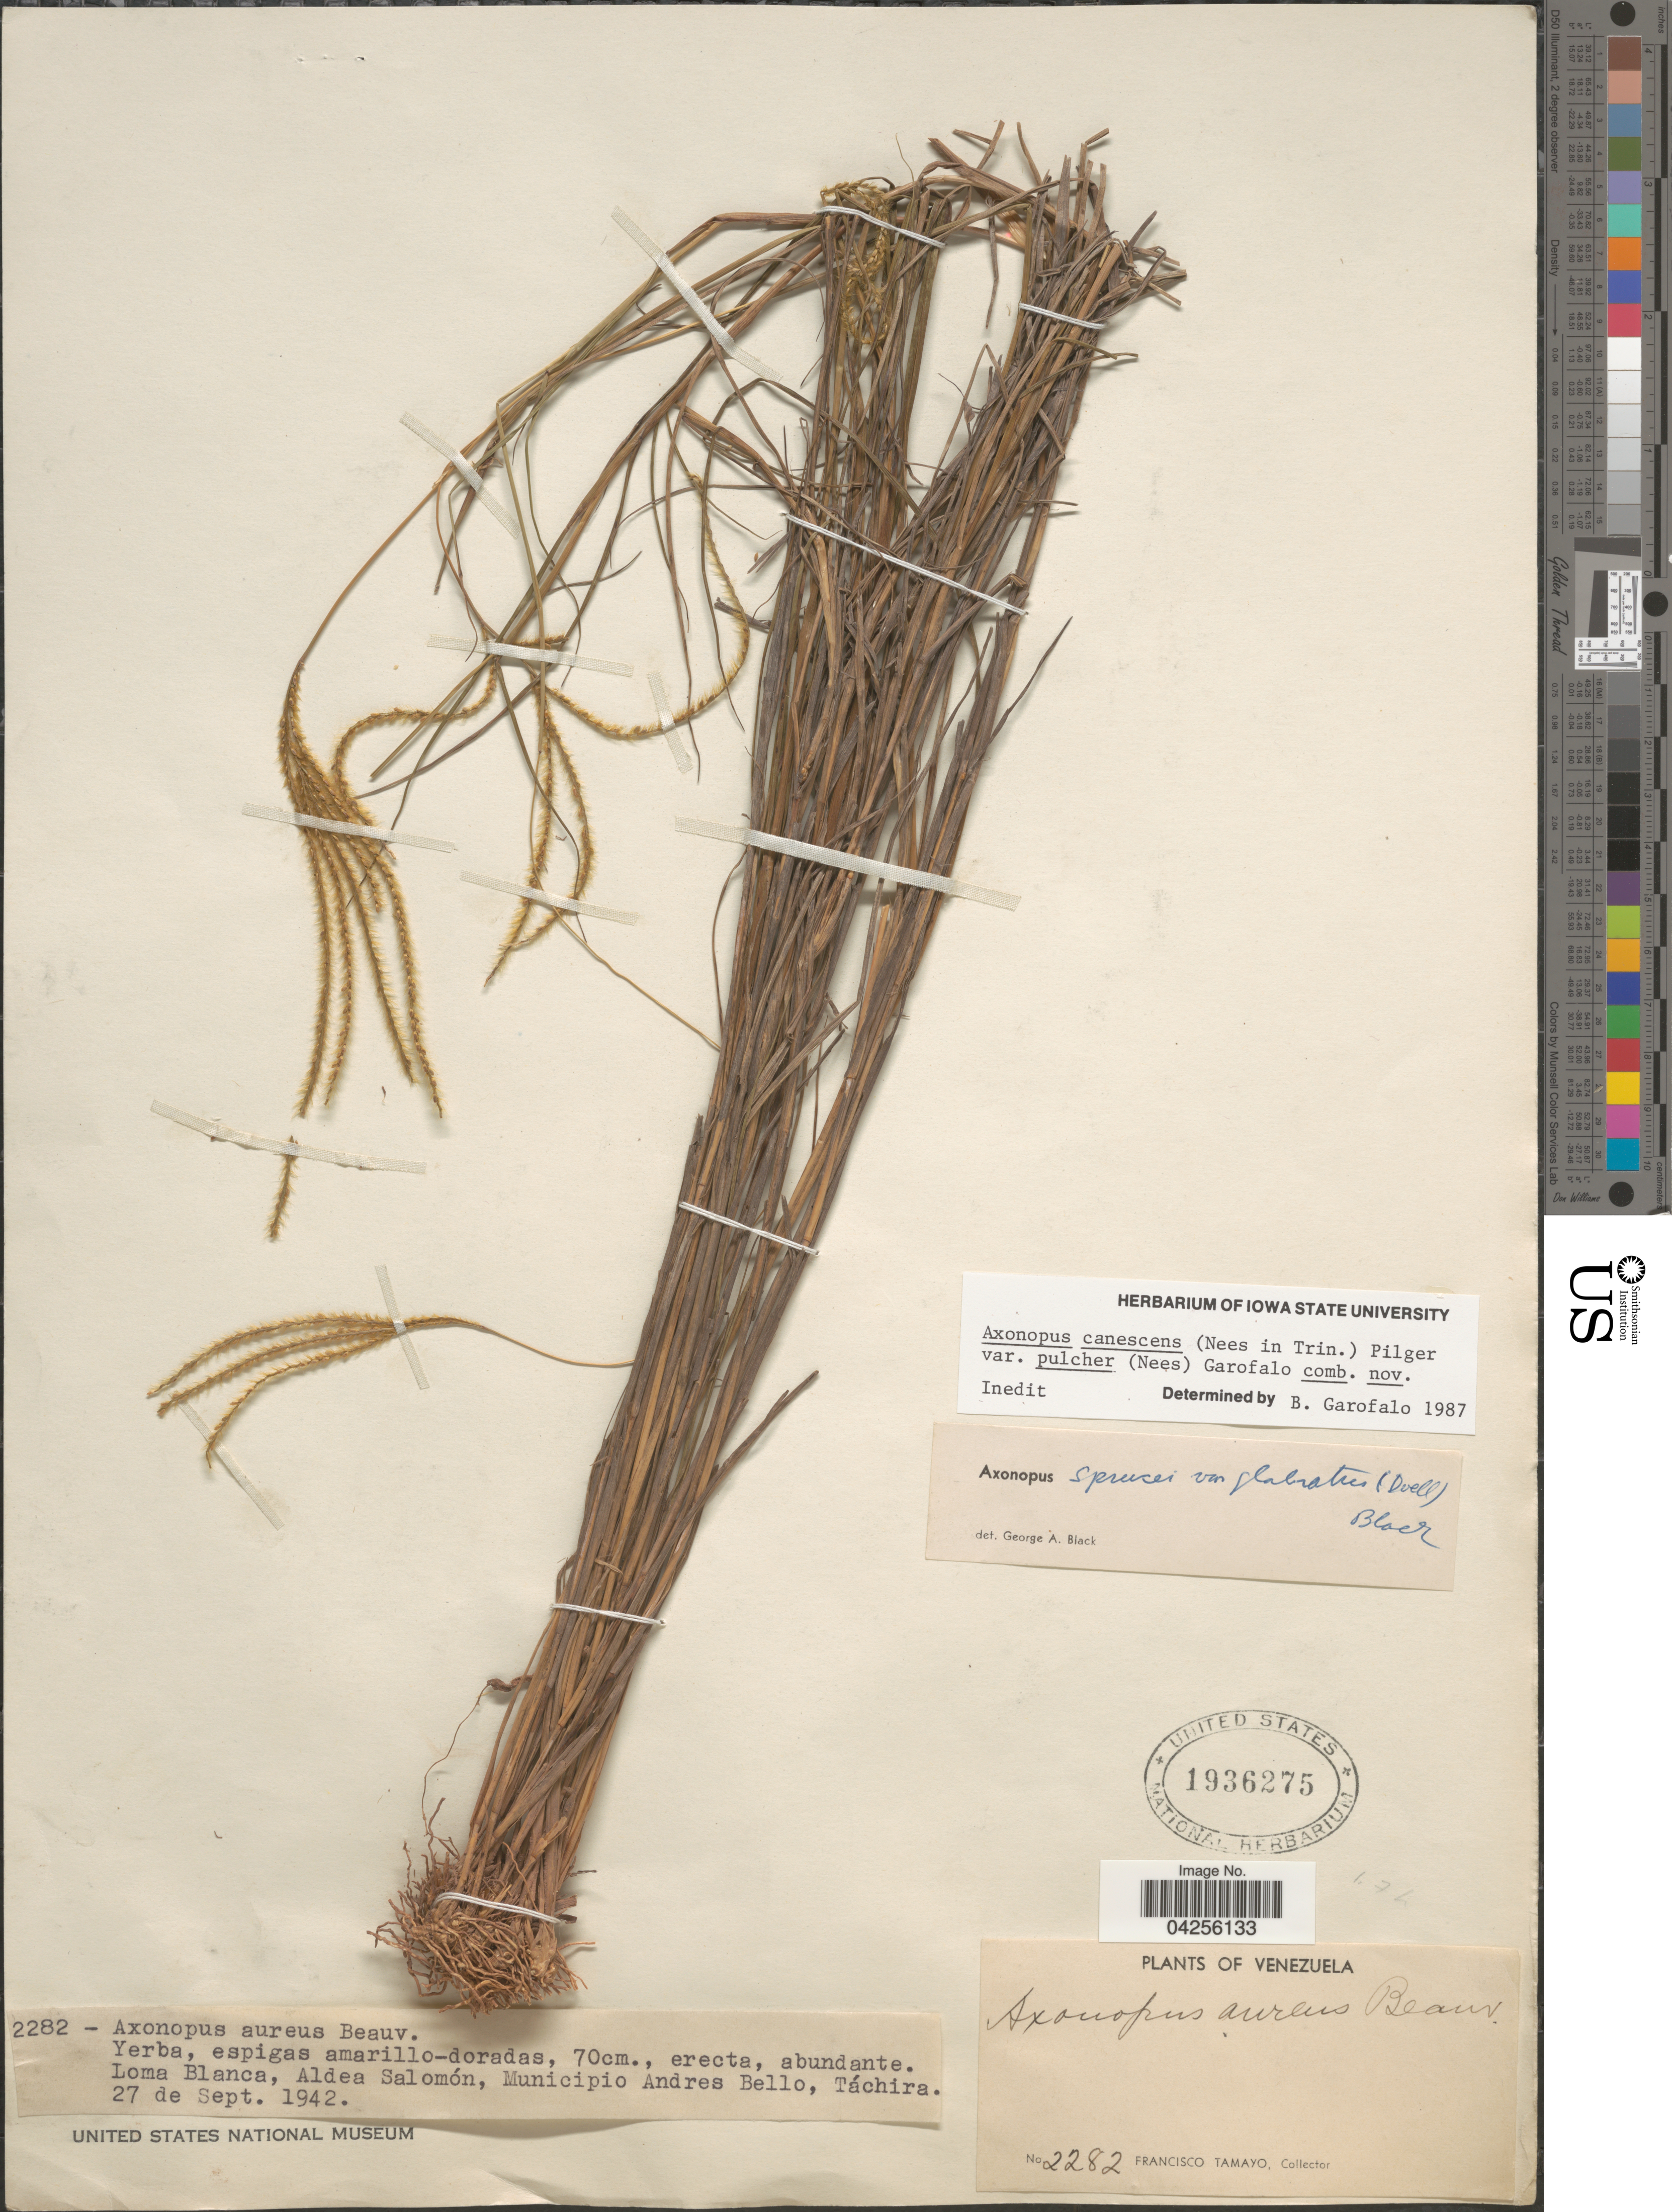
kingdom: Plantae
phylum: Tracheophyta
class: Liliopsida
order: Poales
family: Poaceae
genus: Axonopus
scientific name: Axonopus canescens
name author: (Nees ex Trin.) Pilg.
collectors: F. Tamayo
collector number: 2282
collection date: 1942-09-27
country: Venezuela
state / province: Tachira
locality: Loma Blanca, Aldea Salomón, Municipio Andres Bello.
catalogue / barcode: US 1936275